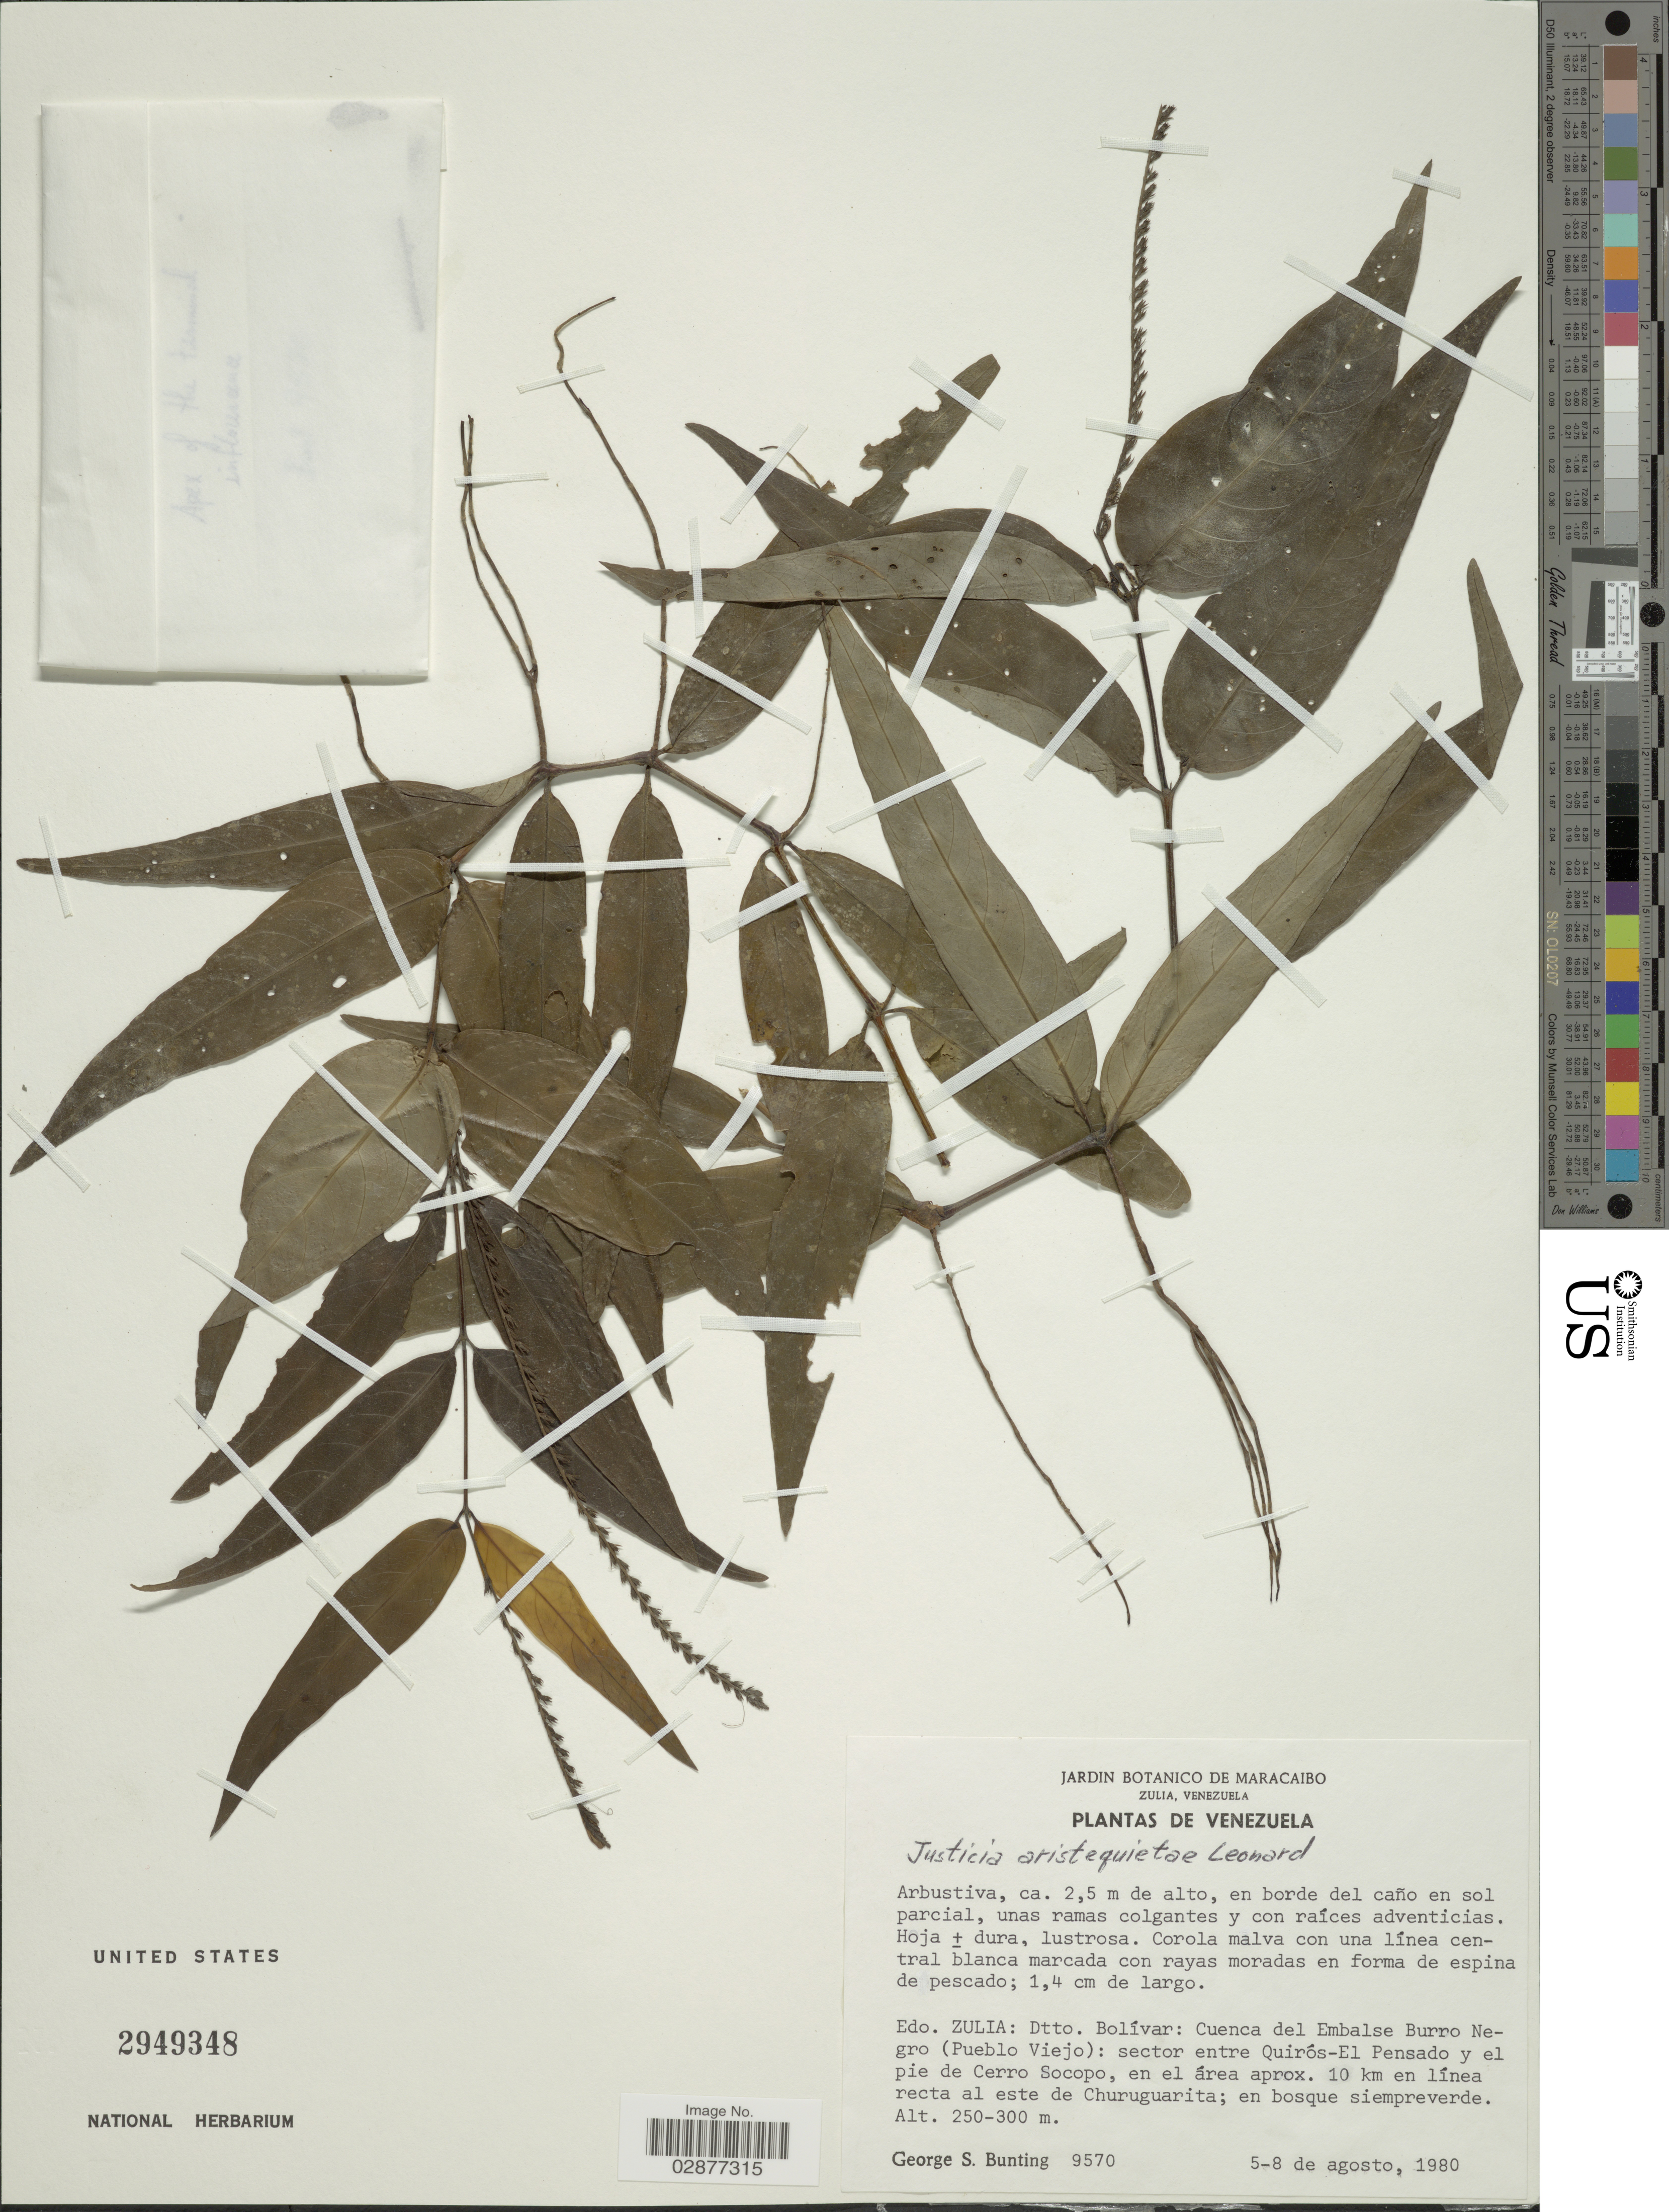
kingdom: Plantae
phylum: Tracheophyta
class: Magnoliopsida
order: Lamiales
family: Acanthaceae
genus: Justicia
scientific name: Justicia aristeguietae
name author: Leonard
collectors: G. S. Bunting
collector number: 9570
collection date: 1980-08-05/1980-08-08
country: Venezuela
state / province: Zulia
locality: Dtto. Bolívar: Cuenca del Embalse Burro Negro (Pueblo Viejo): sector entre Quirós-El Pensado y el pie de Cerro Socopo, en el área aprox. 10 km en línea recta al este de Churuguarita.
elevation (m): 250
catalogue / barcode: US 2949348